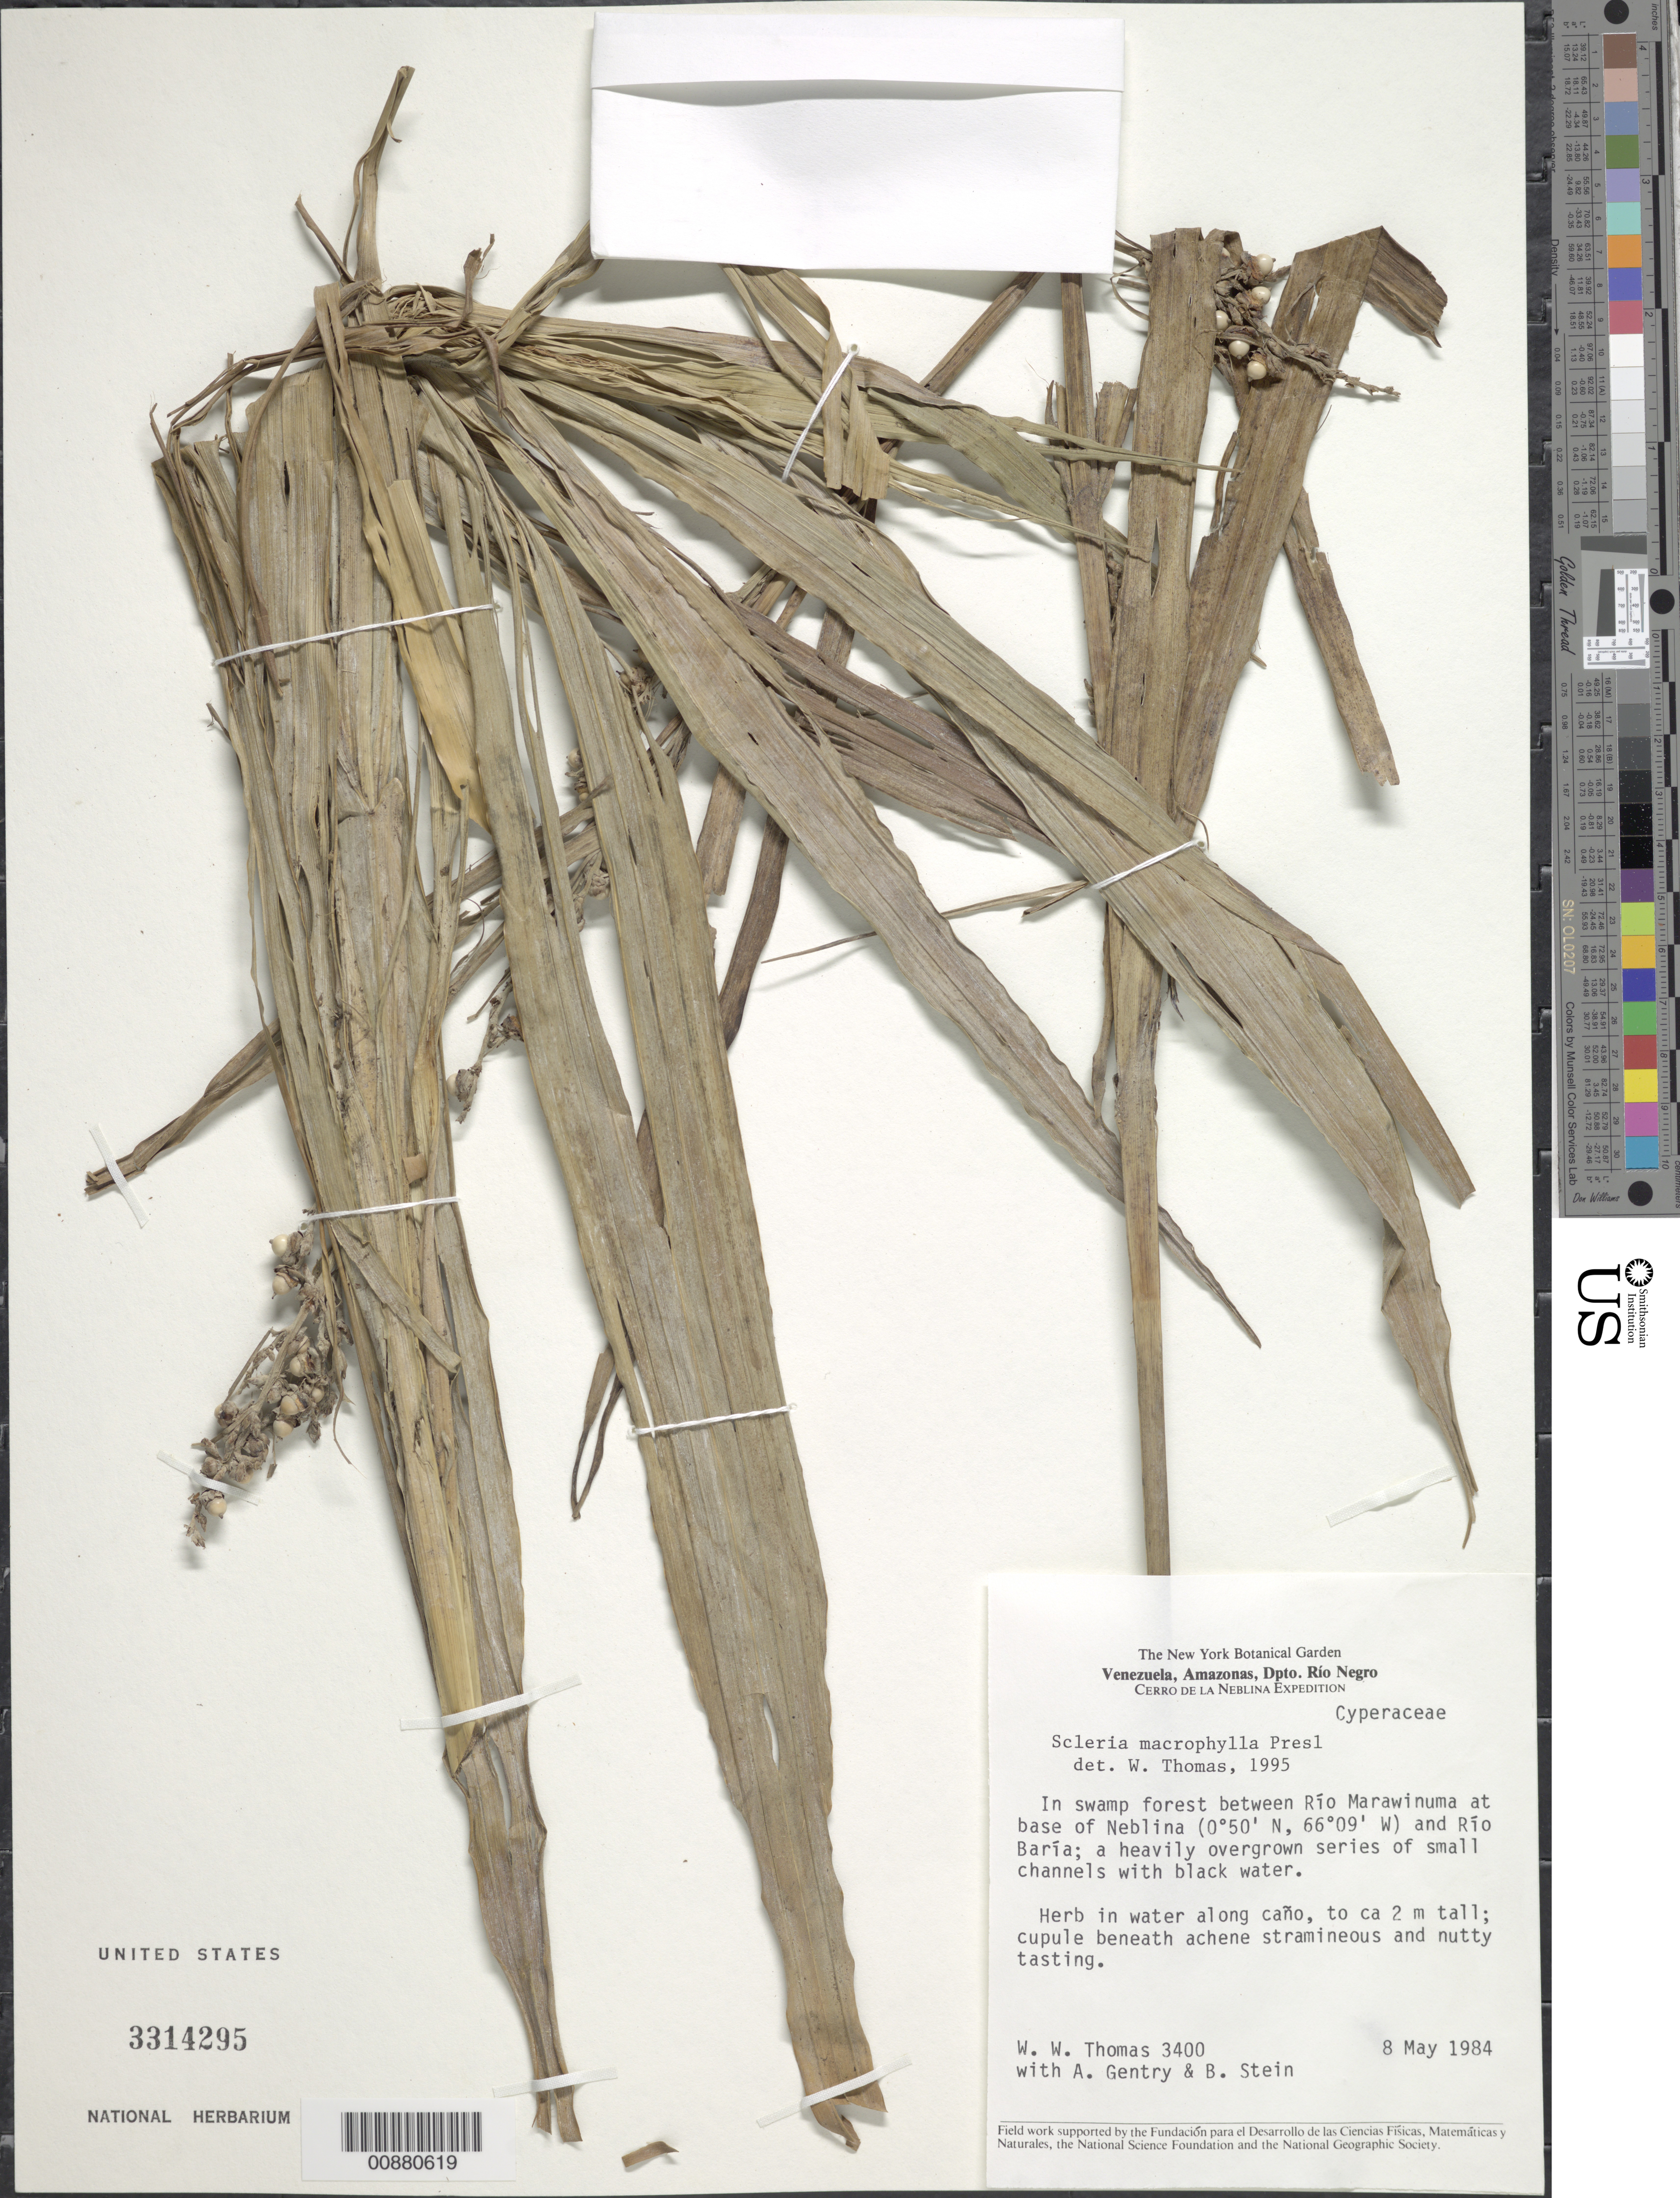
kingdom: Plantae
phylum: Tracheophyta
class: Liliopsida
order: Poales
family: Cyperaceae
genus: Scleria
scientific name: Scleria macrophylla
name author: J. Presl & C. Presl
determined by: Thomas, W. W., (NY), New York Botanical Garden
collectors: W. W. Thomas, A. H. Gentry & B. A. Stein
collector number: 3400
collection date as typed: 8-May-84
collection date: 1984-05-08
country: Venezuela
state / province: Amazonas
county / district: Río Negro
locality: Cerro de La Neblina, between Río Marawinuma at base of Neblina and Río Baría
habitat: In water along caño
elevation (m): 140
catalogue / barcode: US 3314295